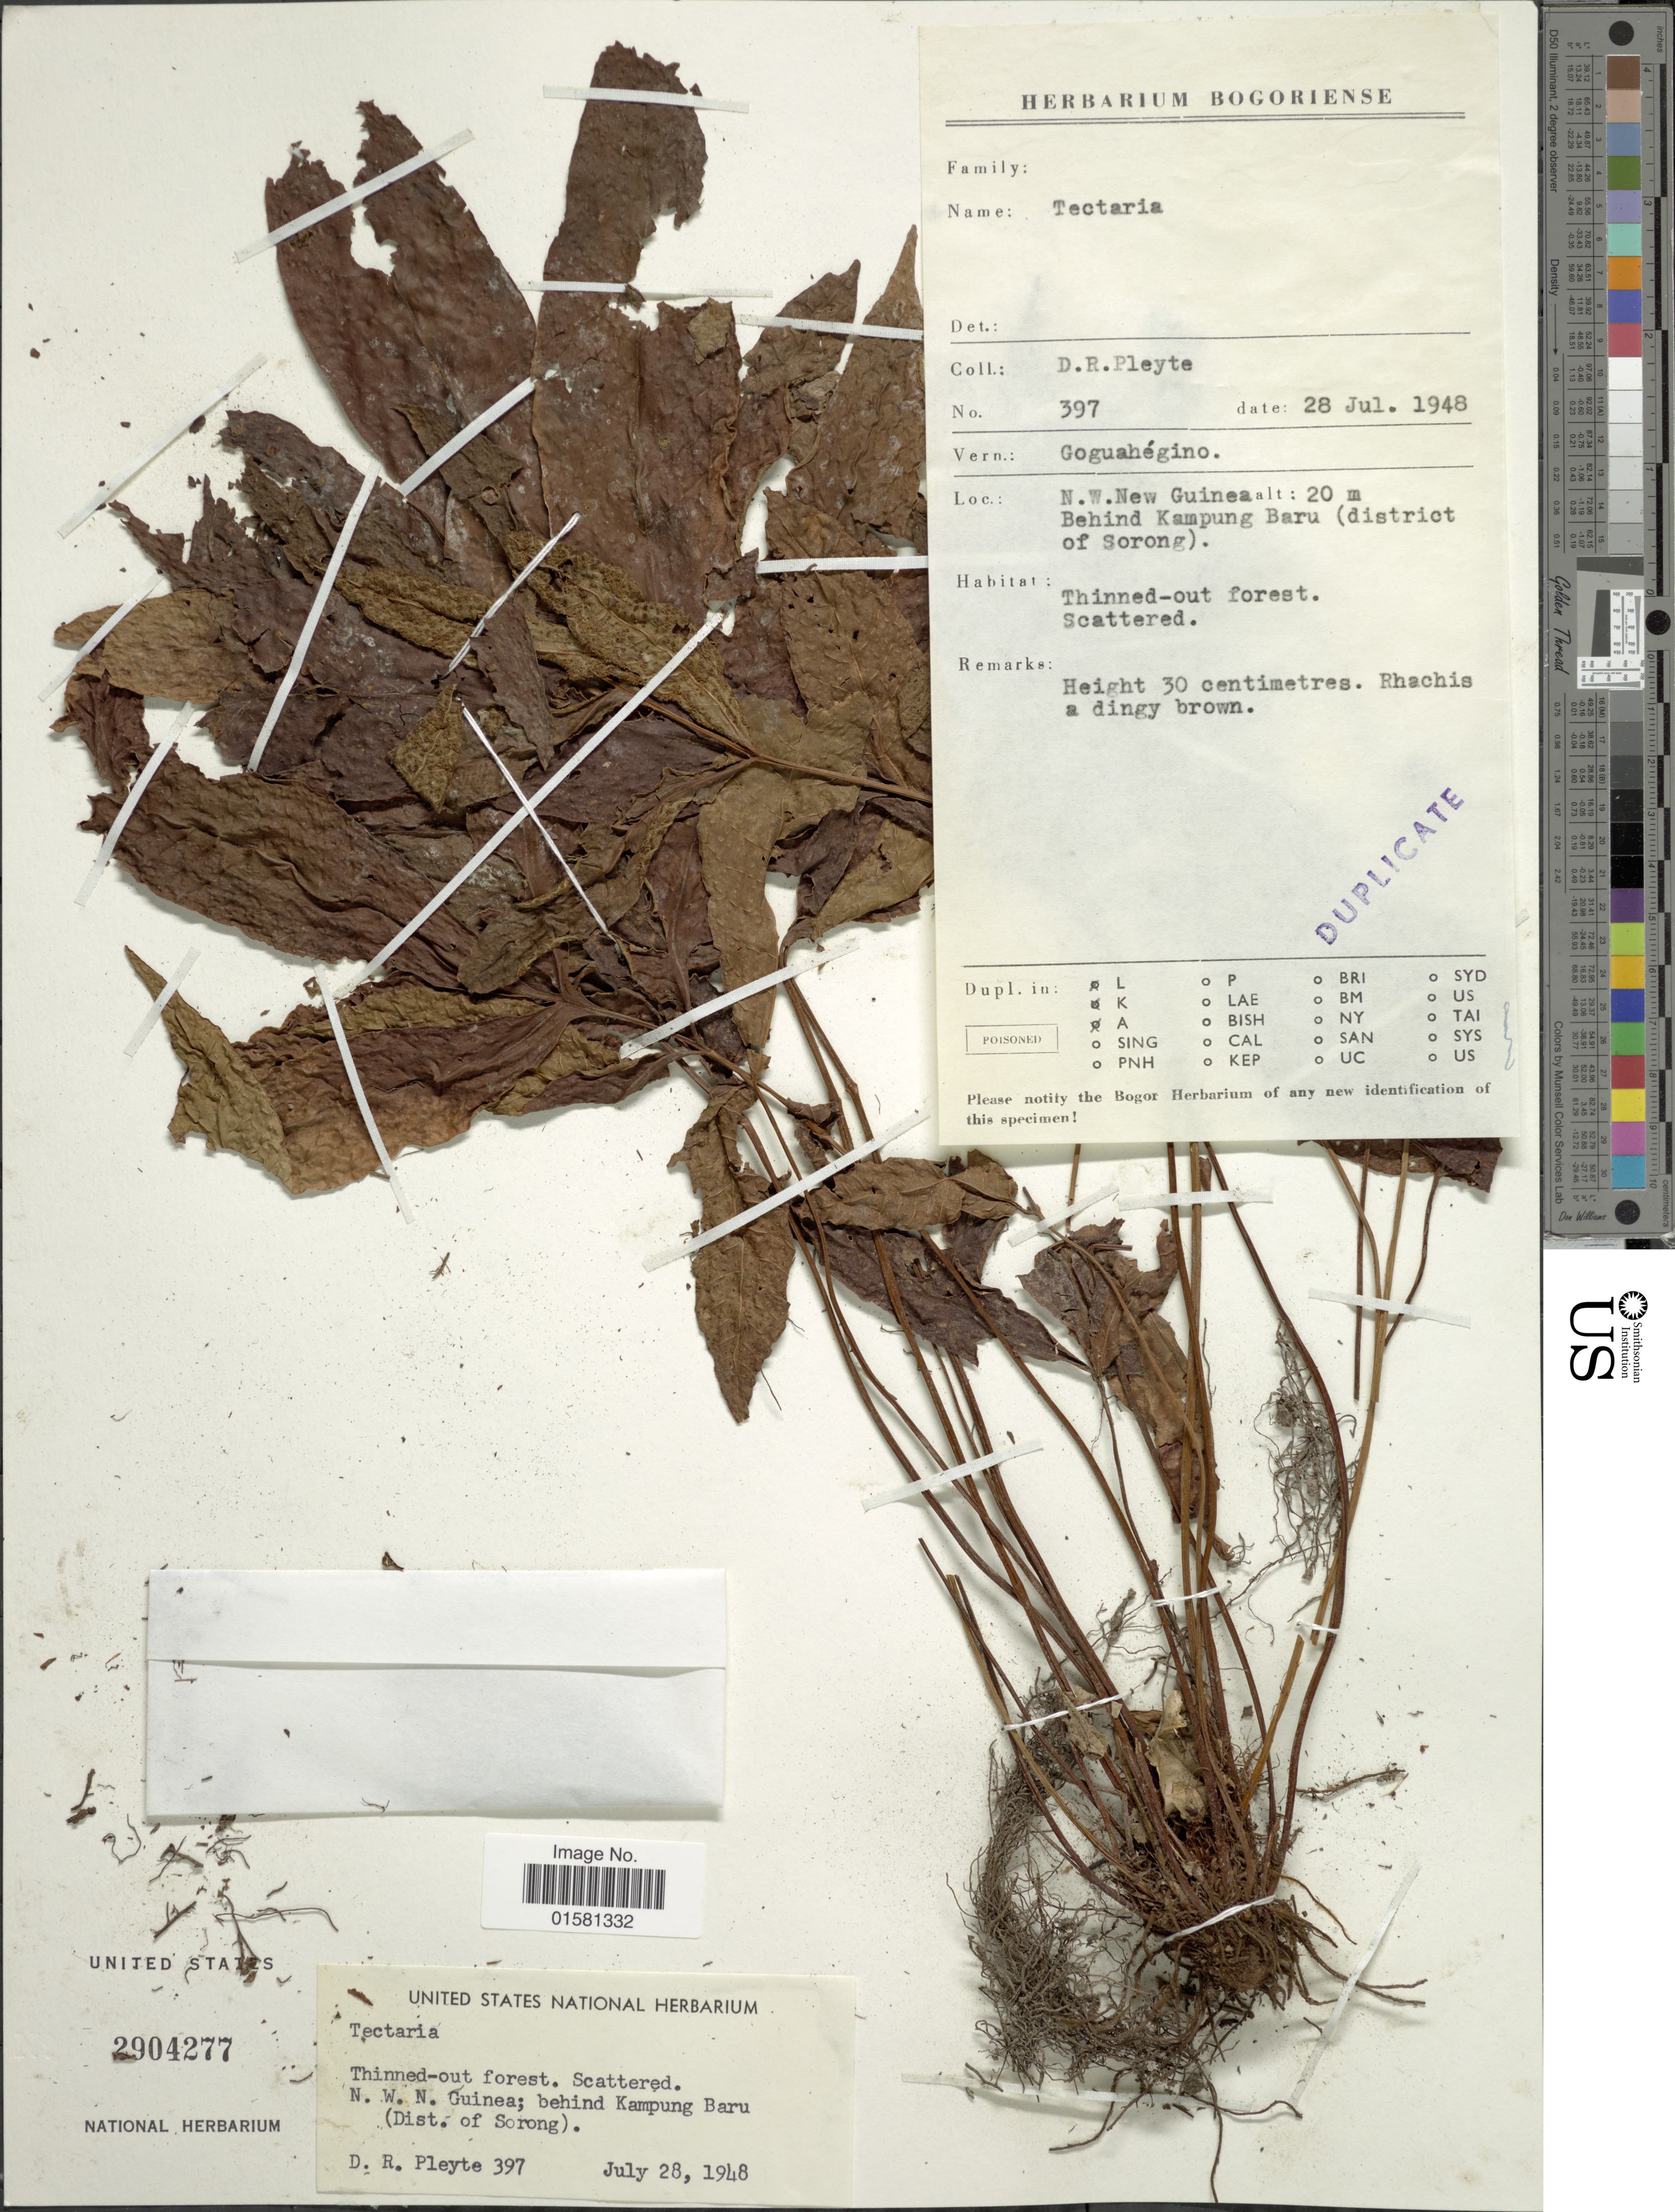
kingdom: Plantae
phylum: Tracheophyta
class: Polypodiopsida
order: Polypodiales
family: Tectariaceae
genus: Tectaria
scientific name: Tectaria sp.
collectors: D. Pleyte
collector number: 397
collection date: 1948-07-28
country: Indonesia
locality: N. W. N. Guinea; behind Kampung Baru ( Dist. of Sorong)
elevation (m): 20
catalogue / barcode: US 2904277